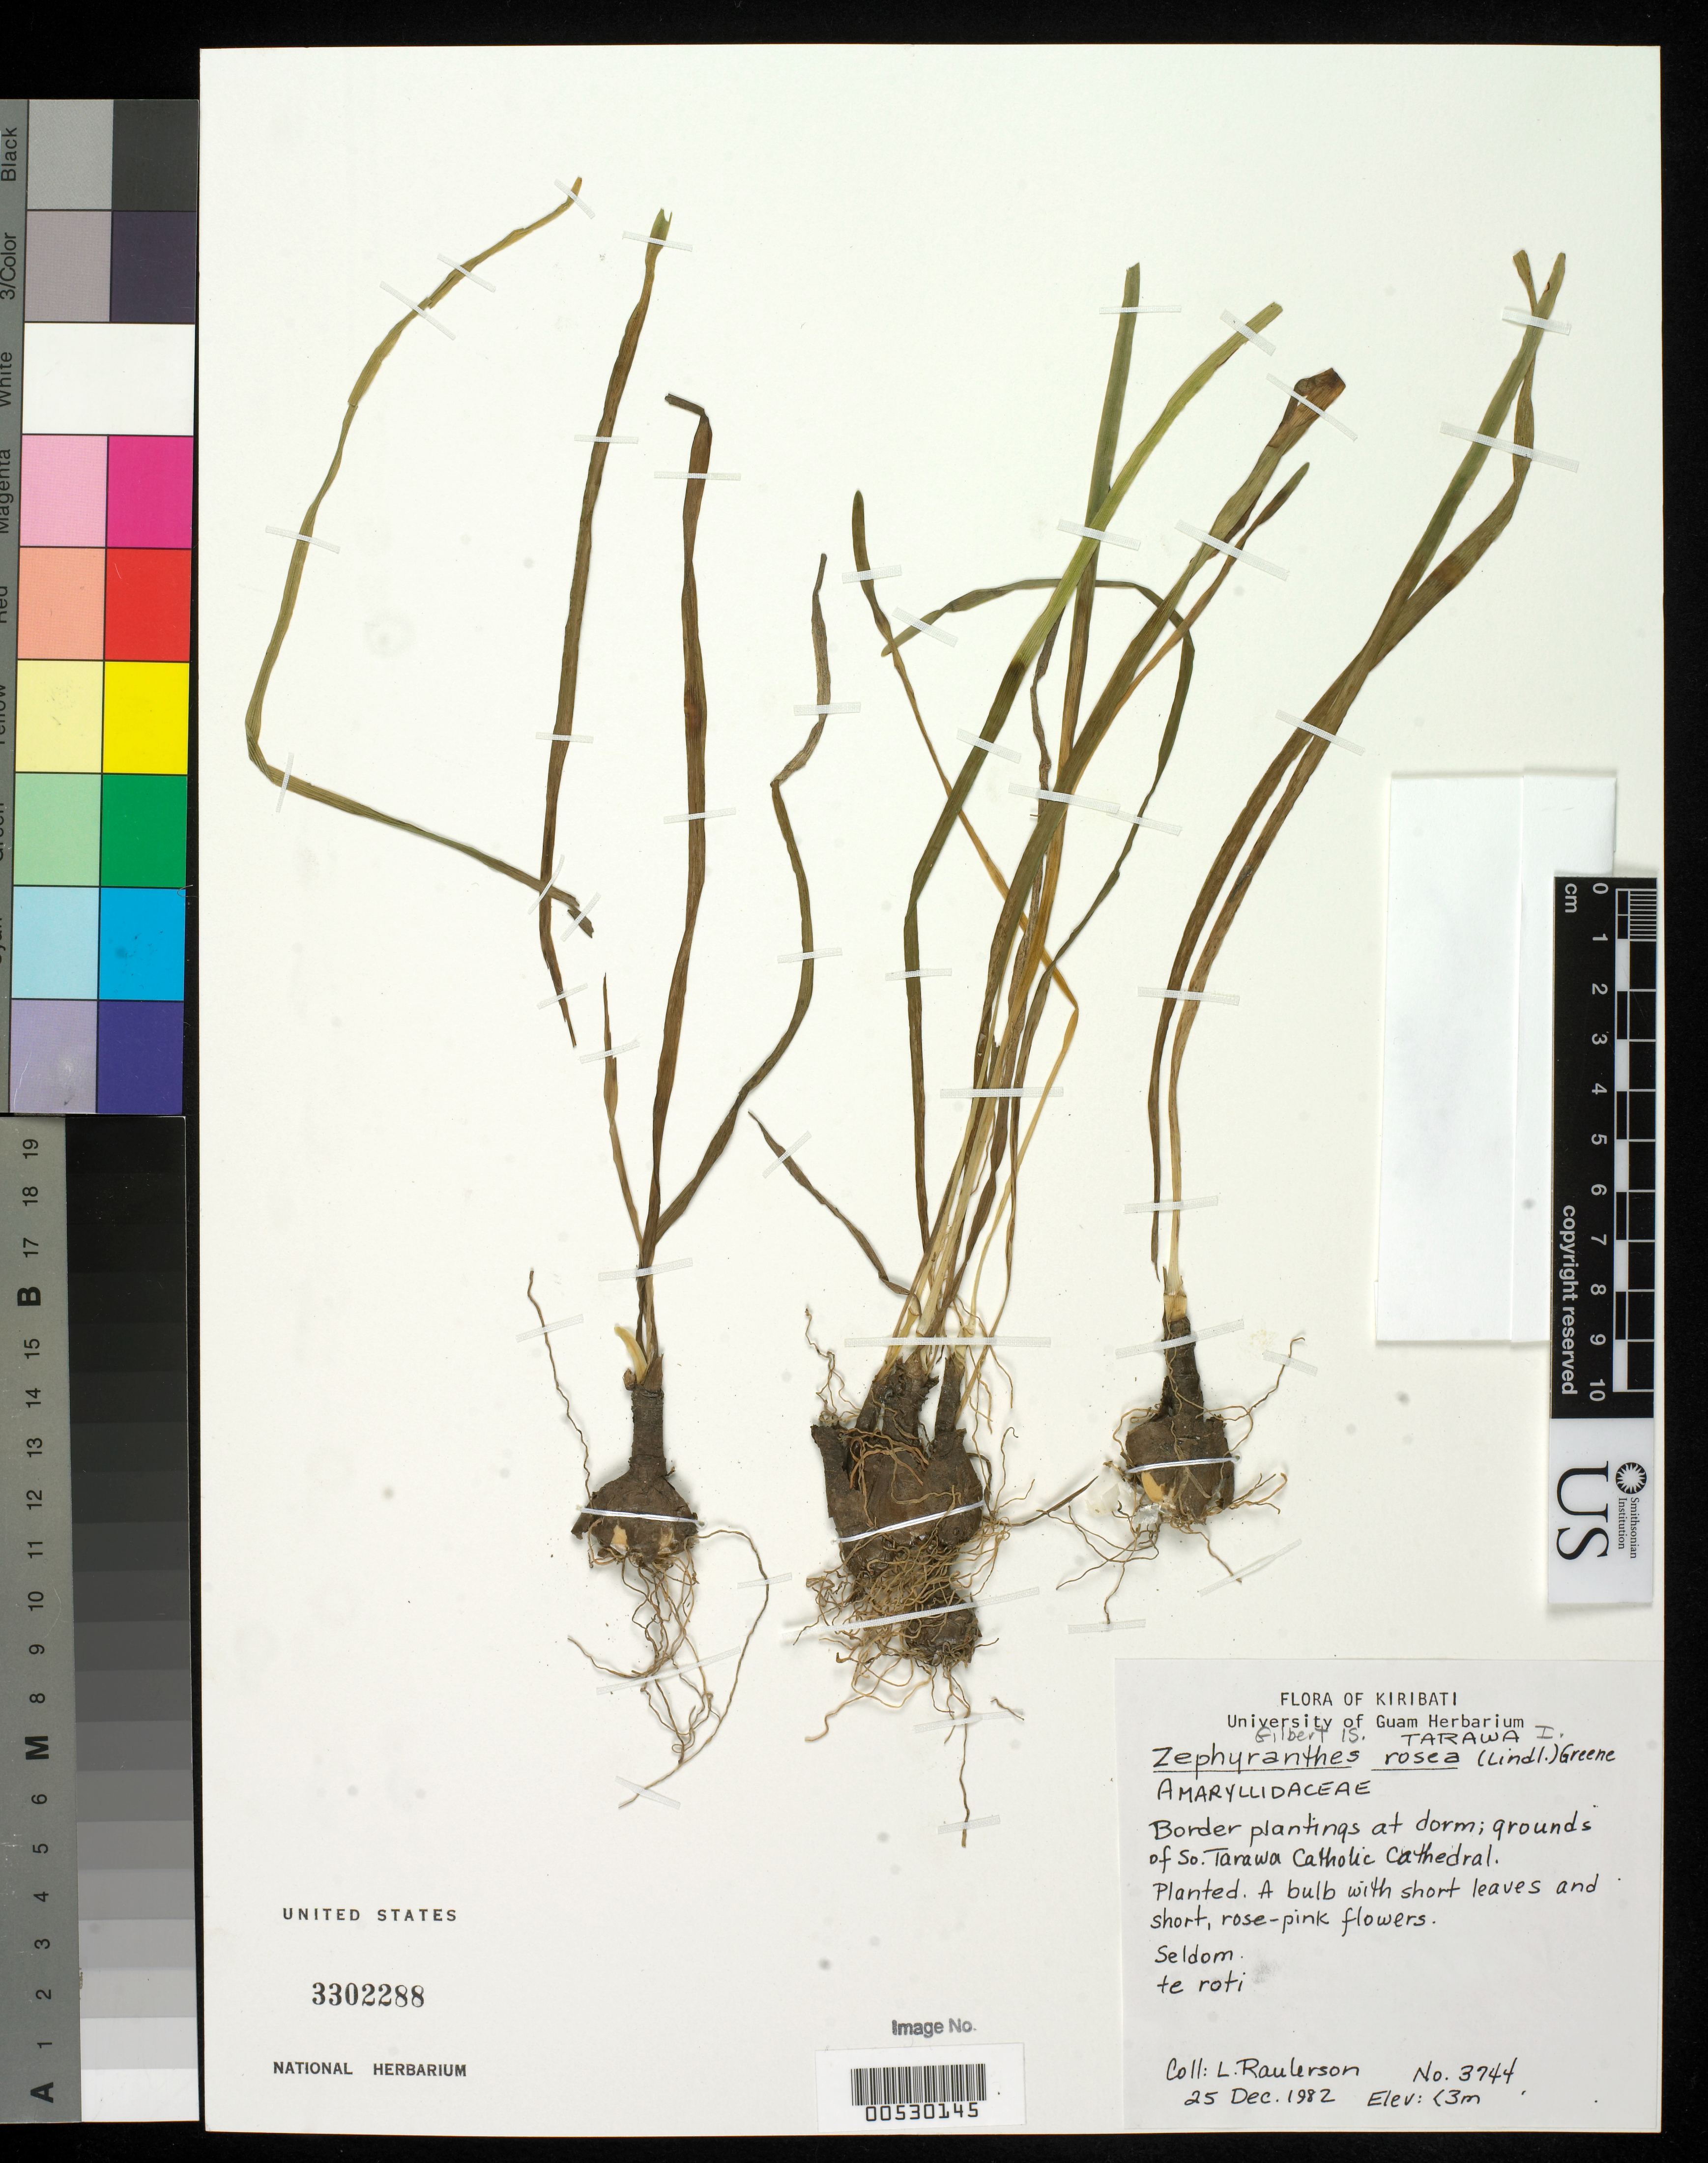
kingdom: Plantae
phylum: Tracheophyta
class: Liliopsida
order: Asparagales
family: Amaryllidaceae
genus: Zephyranthes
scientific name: Zephyranthes rosea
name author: Lindl.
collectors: L. Raulerson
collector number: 3744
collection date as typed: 25 Dec 1982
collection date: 1982-12-25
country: Kiribati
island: Tarawa Atoll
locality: S of tarawa catholic cathedral [Gilbert Is.]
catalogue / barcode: US 3302288